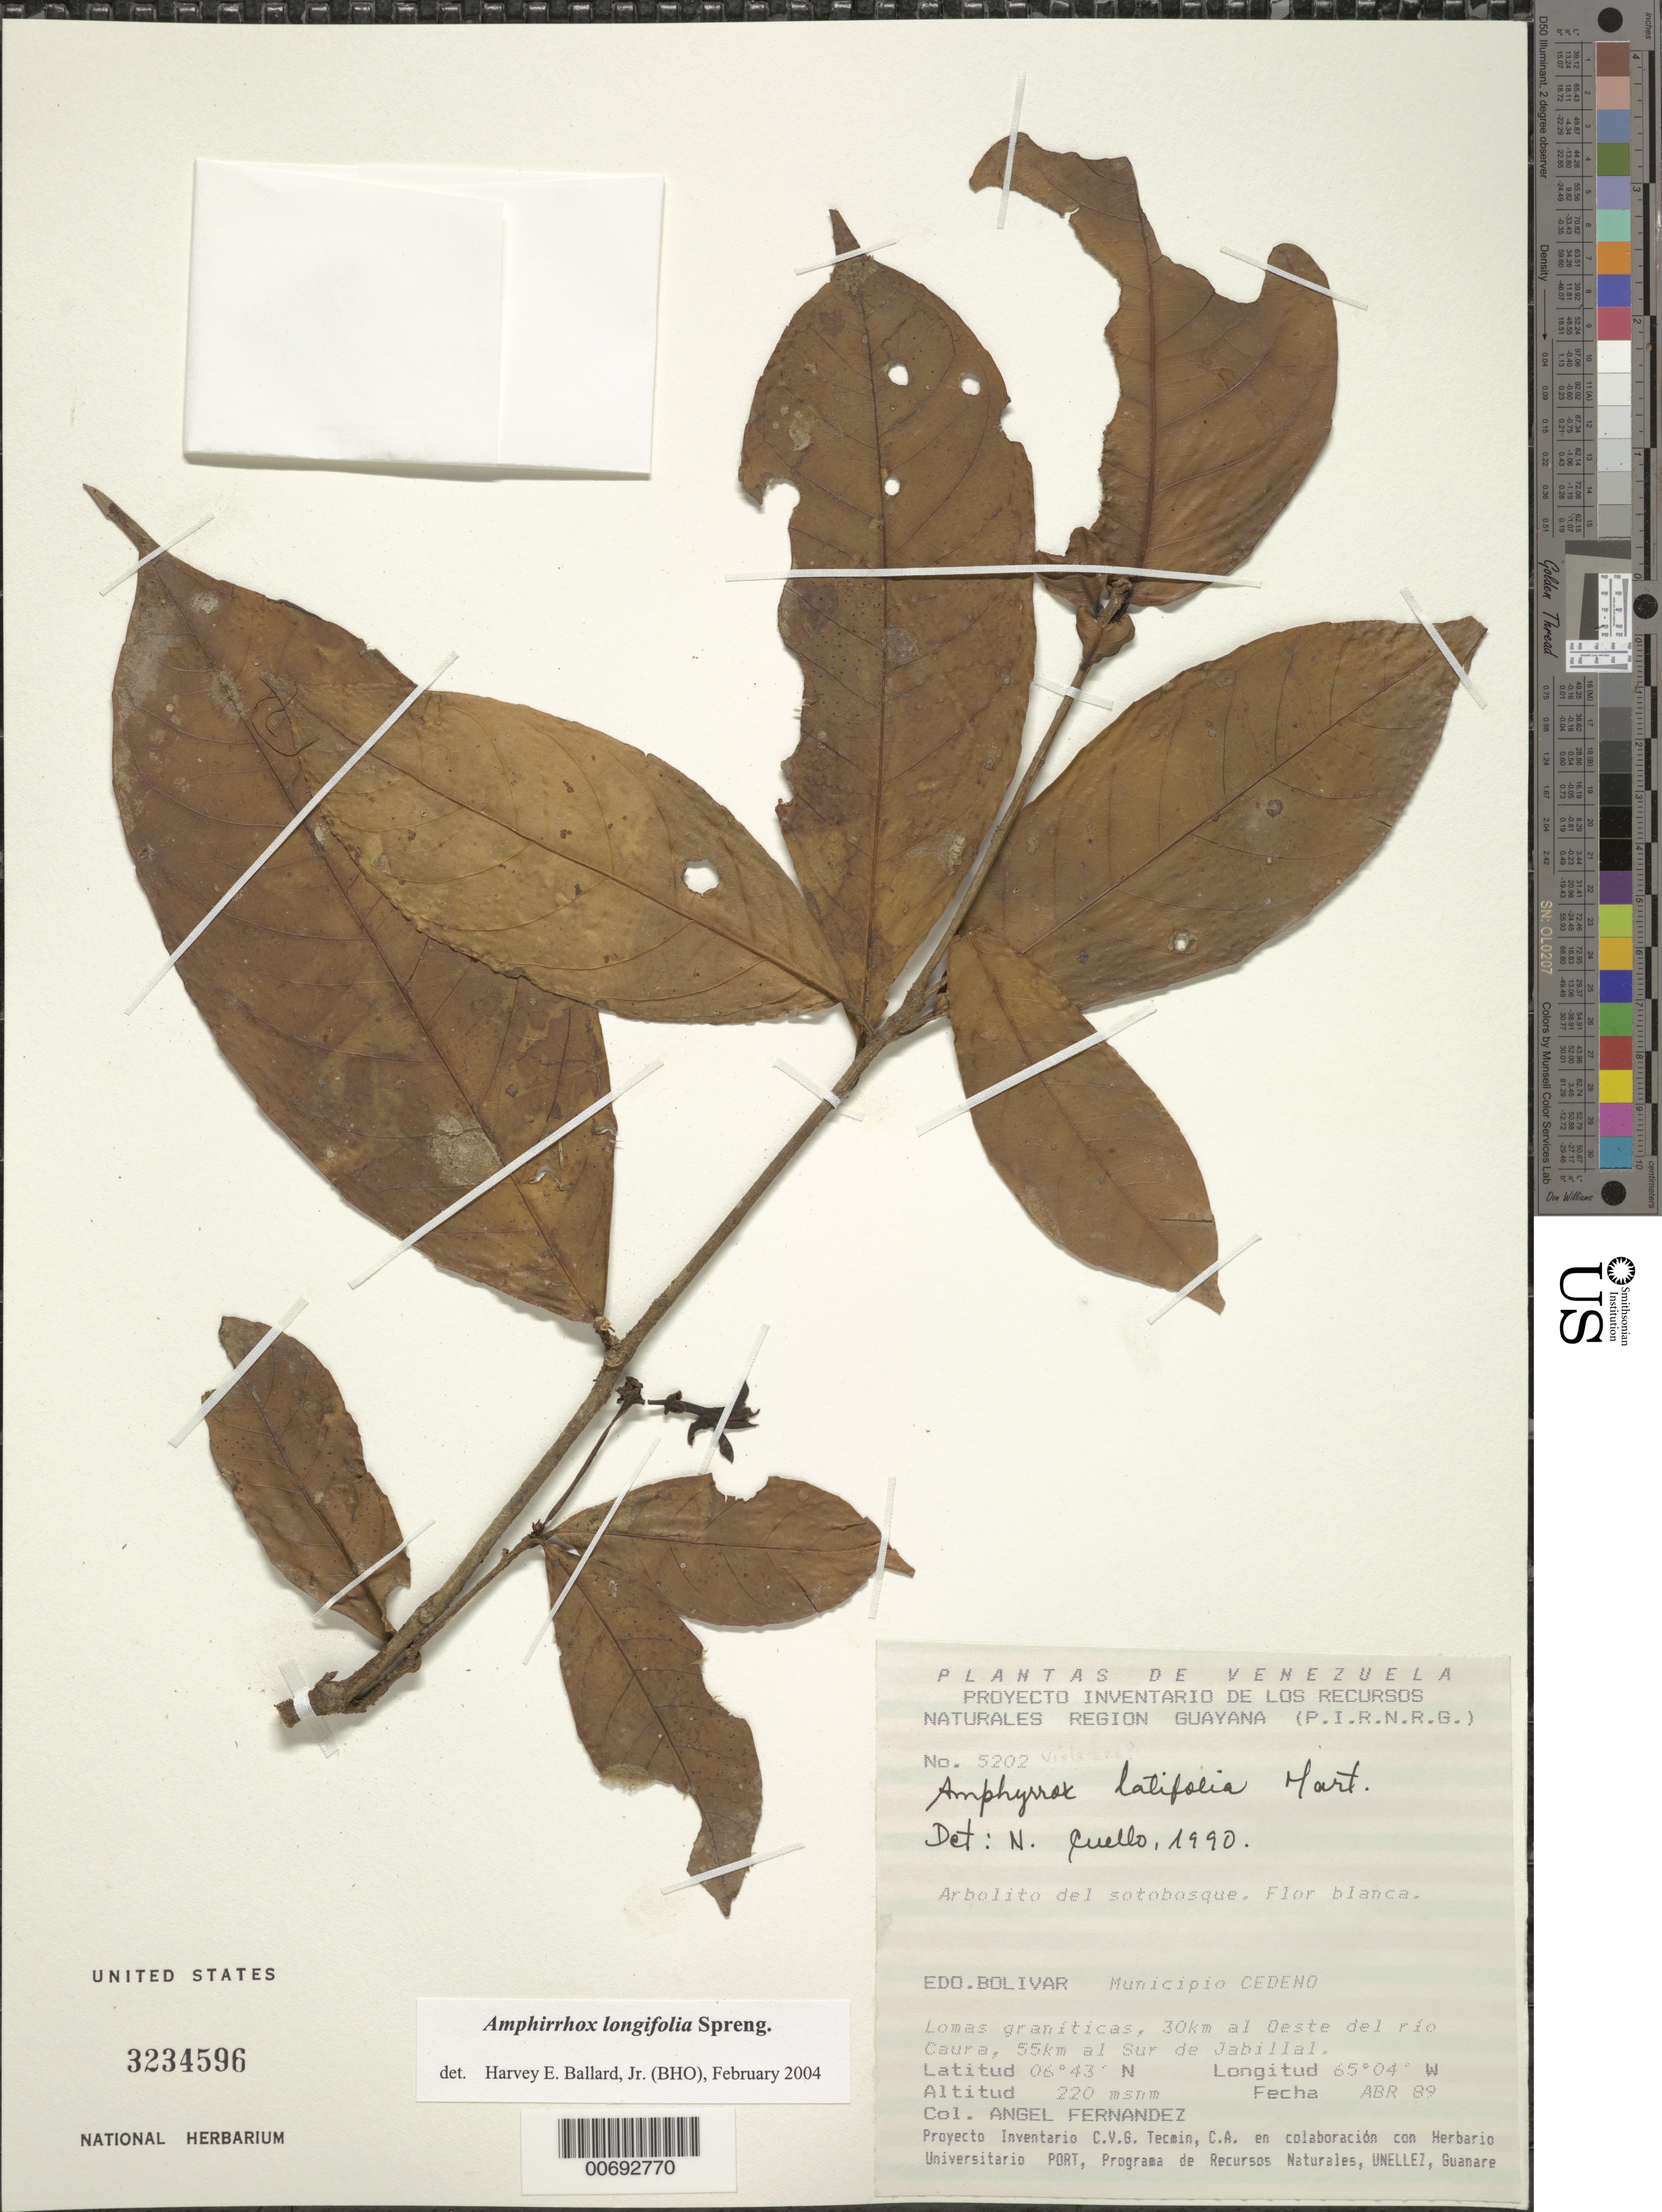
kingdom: Plantae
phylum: Tracheophyta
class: Magnoliopsida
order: Malpighiales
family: Violaceae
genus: Amphirrhox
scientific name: Amphirrhox longifolia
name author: (A. St.-Hil.) Spreng.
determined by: Ballard, Harvey E.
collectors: A. Fernández & E. Sanoja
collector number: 5202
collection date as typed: Apr-89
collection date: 1989-04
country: Venezuela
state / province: Bolívar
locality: Mun. Cedeño, 30 km al Oeste del Río Caura, 55 km al Sur de Jabillal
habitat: Understory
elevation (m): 220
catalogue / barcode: US 3234596